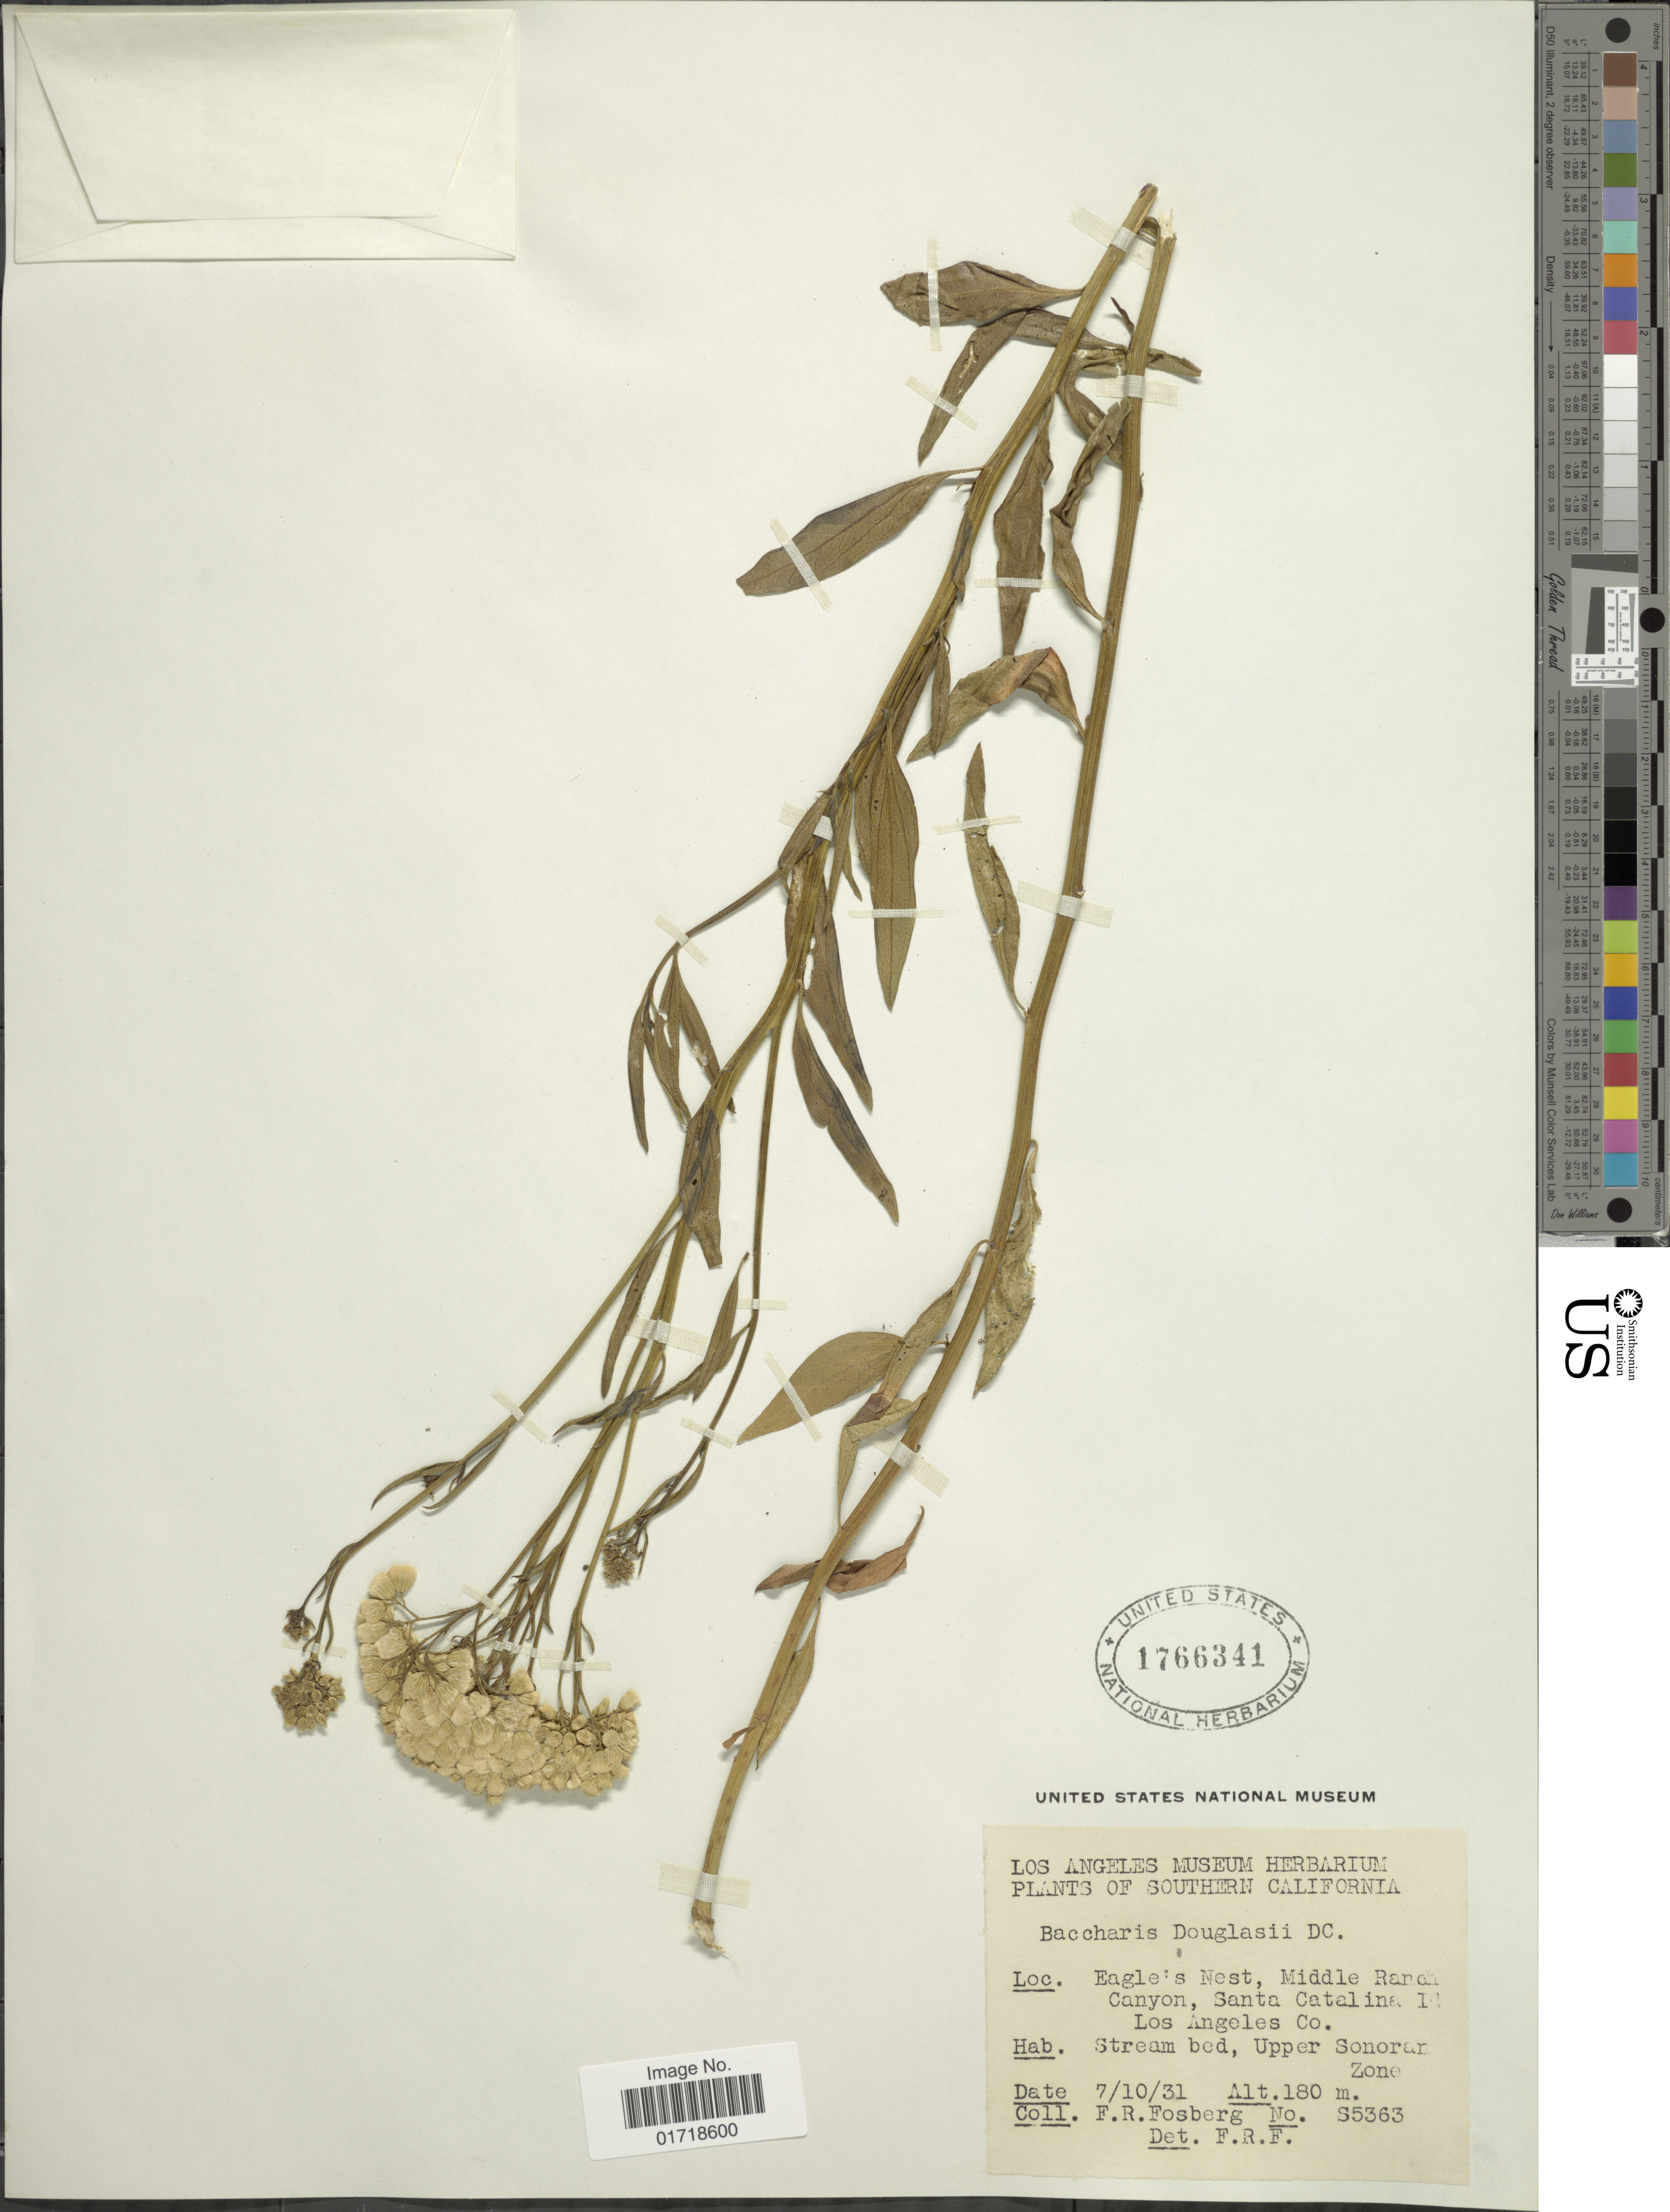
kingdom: Plantae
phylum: Tracheophyta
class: Magnoliopsida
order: Asterales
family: Asteraceae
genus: Baccharis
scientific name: Baccharis douglasii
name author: DC.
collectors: F. R. Fosberg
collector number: S5663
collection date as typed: Transcribed d/m/y: 10/7/31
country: United States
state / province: California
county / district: Los Angeles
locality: Southern California, Eagle's nest, Middle Ranch Canyon, Santa Catalina Rd, Los Angeles Co, Stream bed, Upper Sonoran Zone.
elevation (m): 180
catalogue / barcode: US 1766341